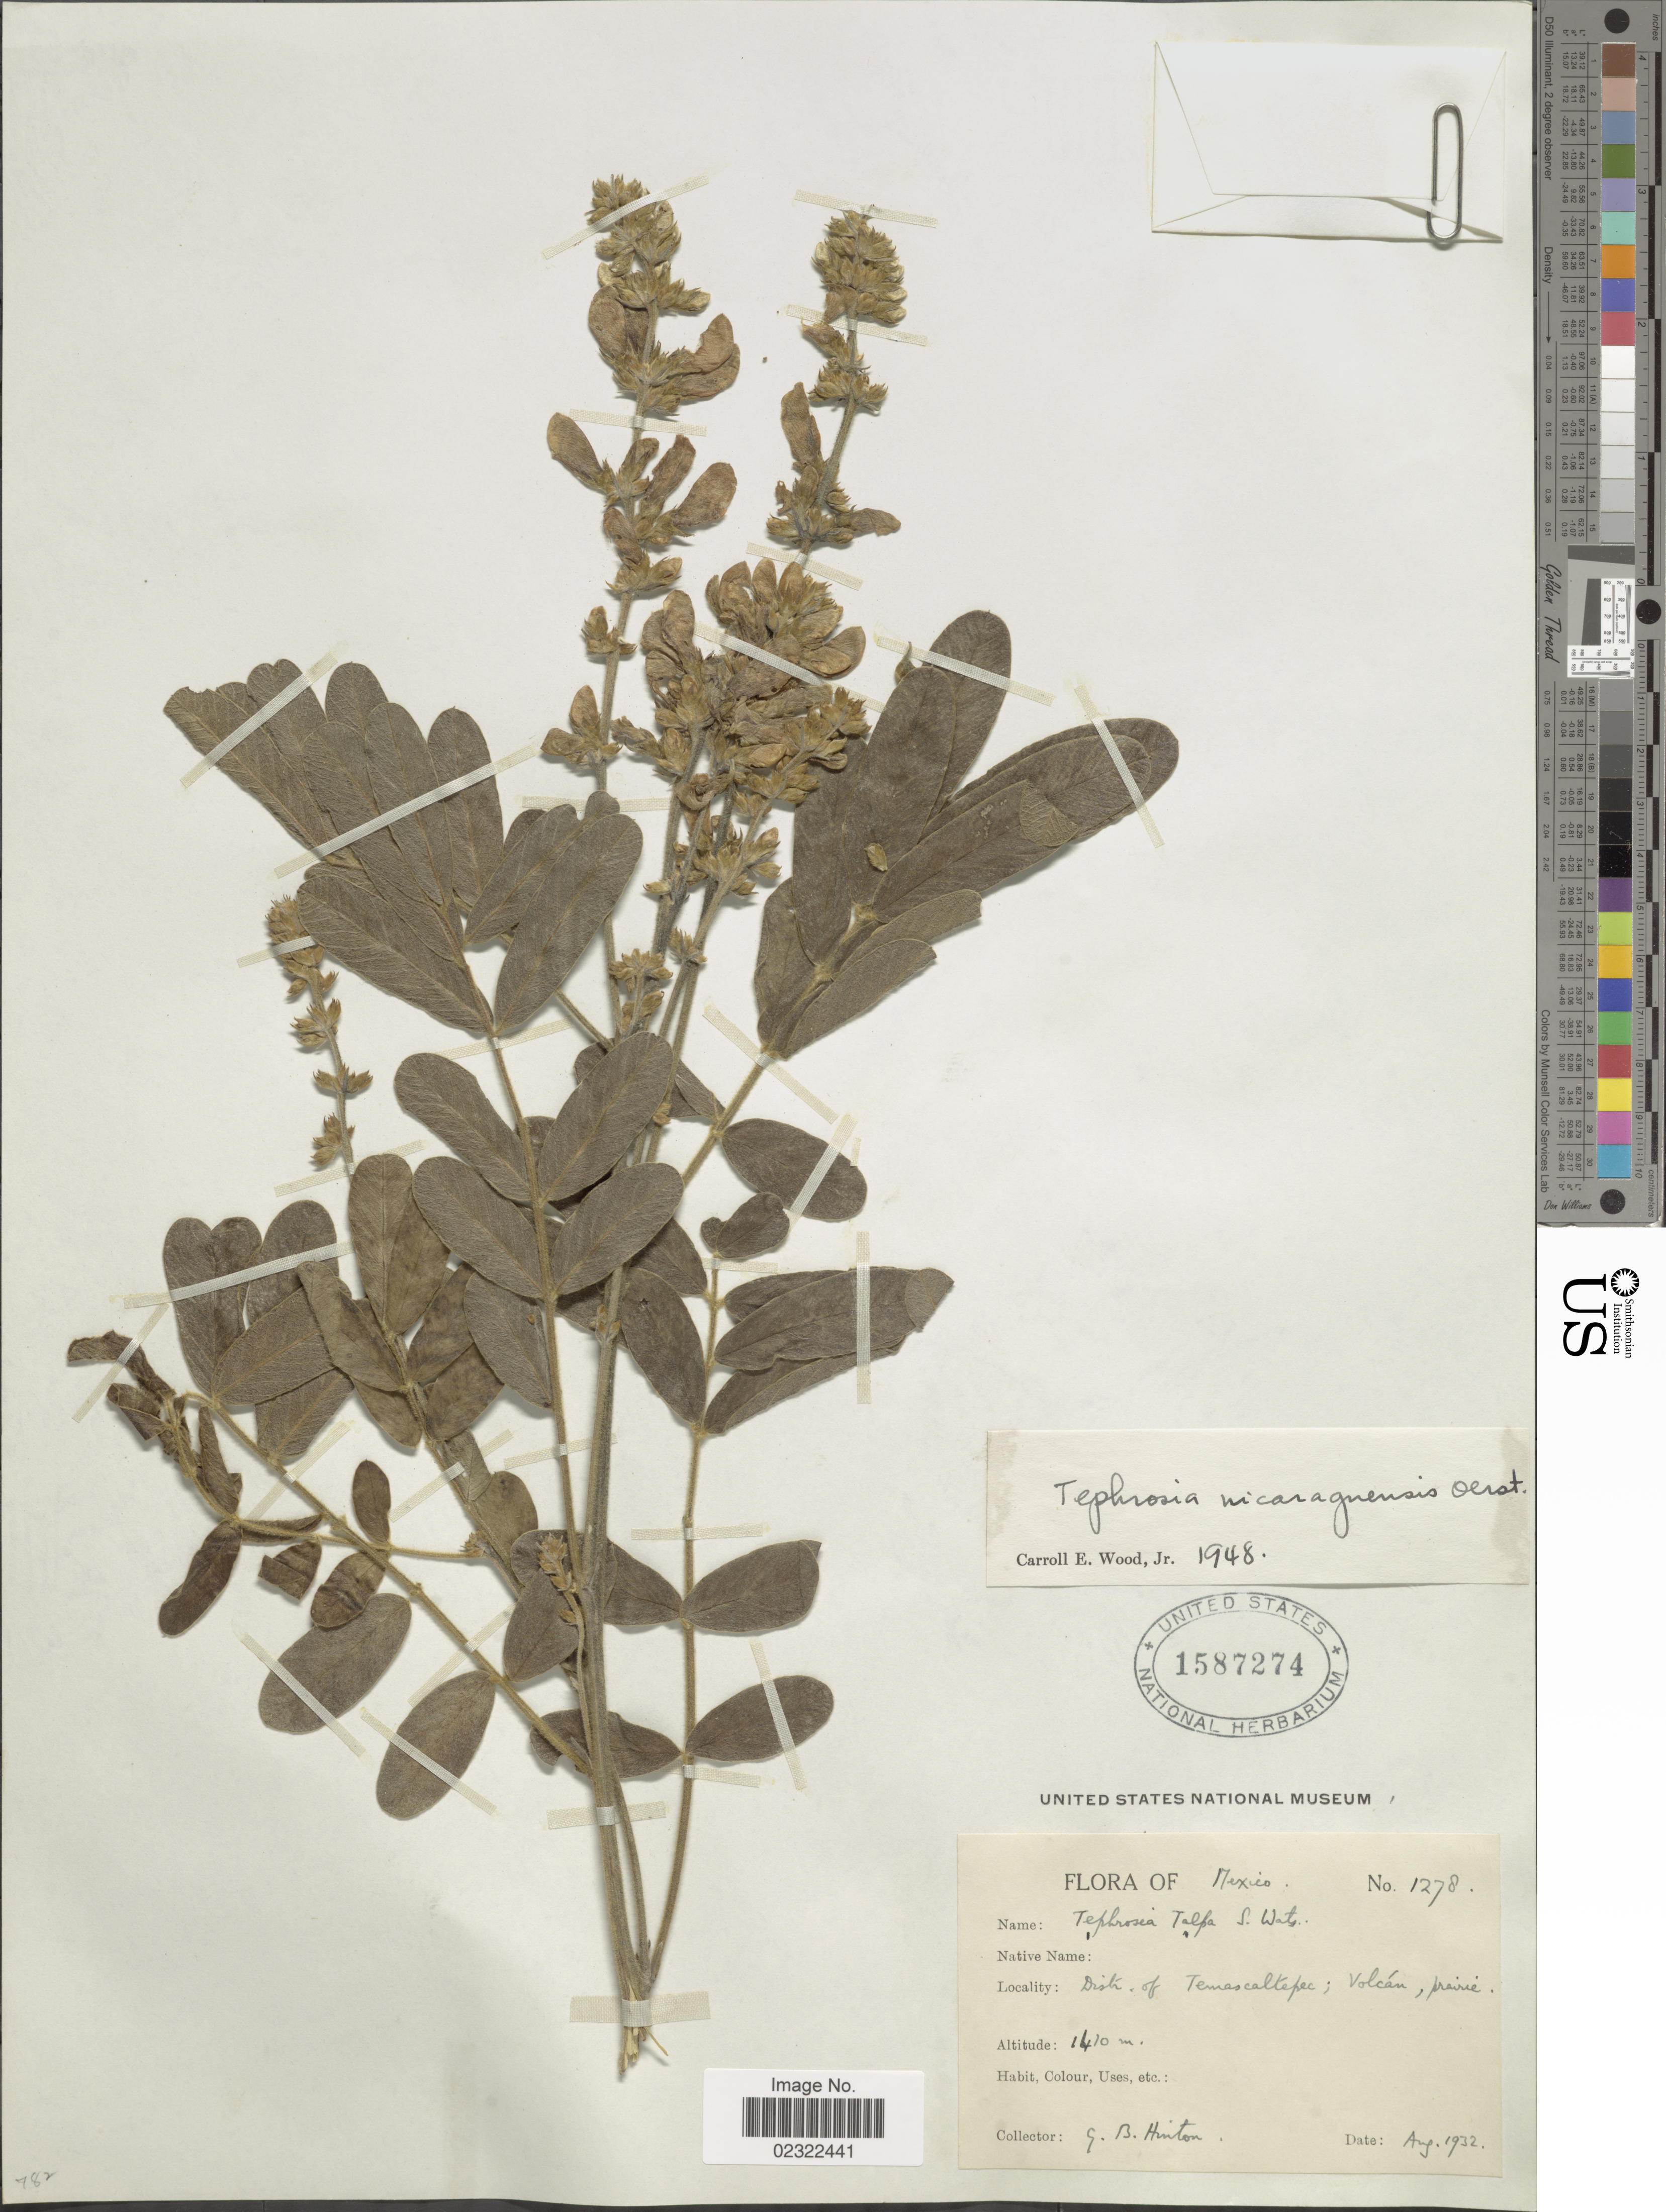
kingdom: Plantae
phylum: Tracheophyta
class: Magnoliopsida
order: Fabales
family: Fabaceae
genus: Tephrosia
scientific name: Tephrosia nicaraguensis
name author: Oerst.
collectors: T. S. Brandegee (herbarium)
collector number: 1278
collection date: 1932-08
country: Mexico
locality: Mexico, distr.of Temascaltepec; Volcan , prairie,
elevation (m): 1410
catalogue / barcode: US 1587274